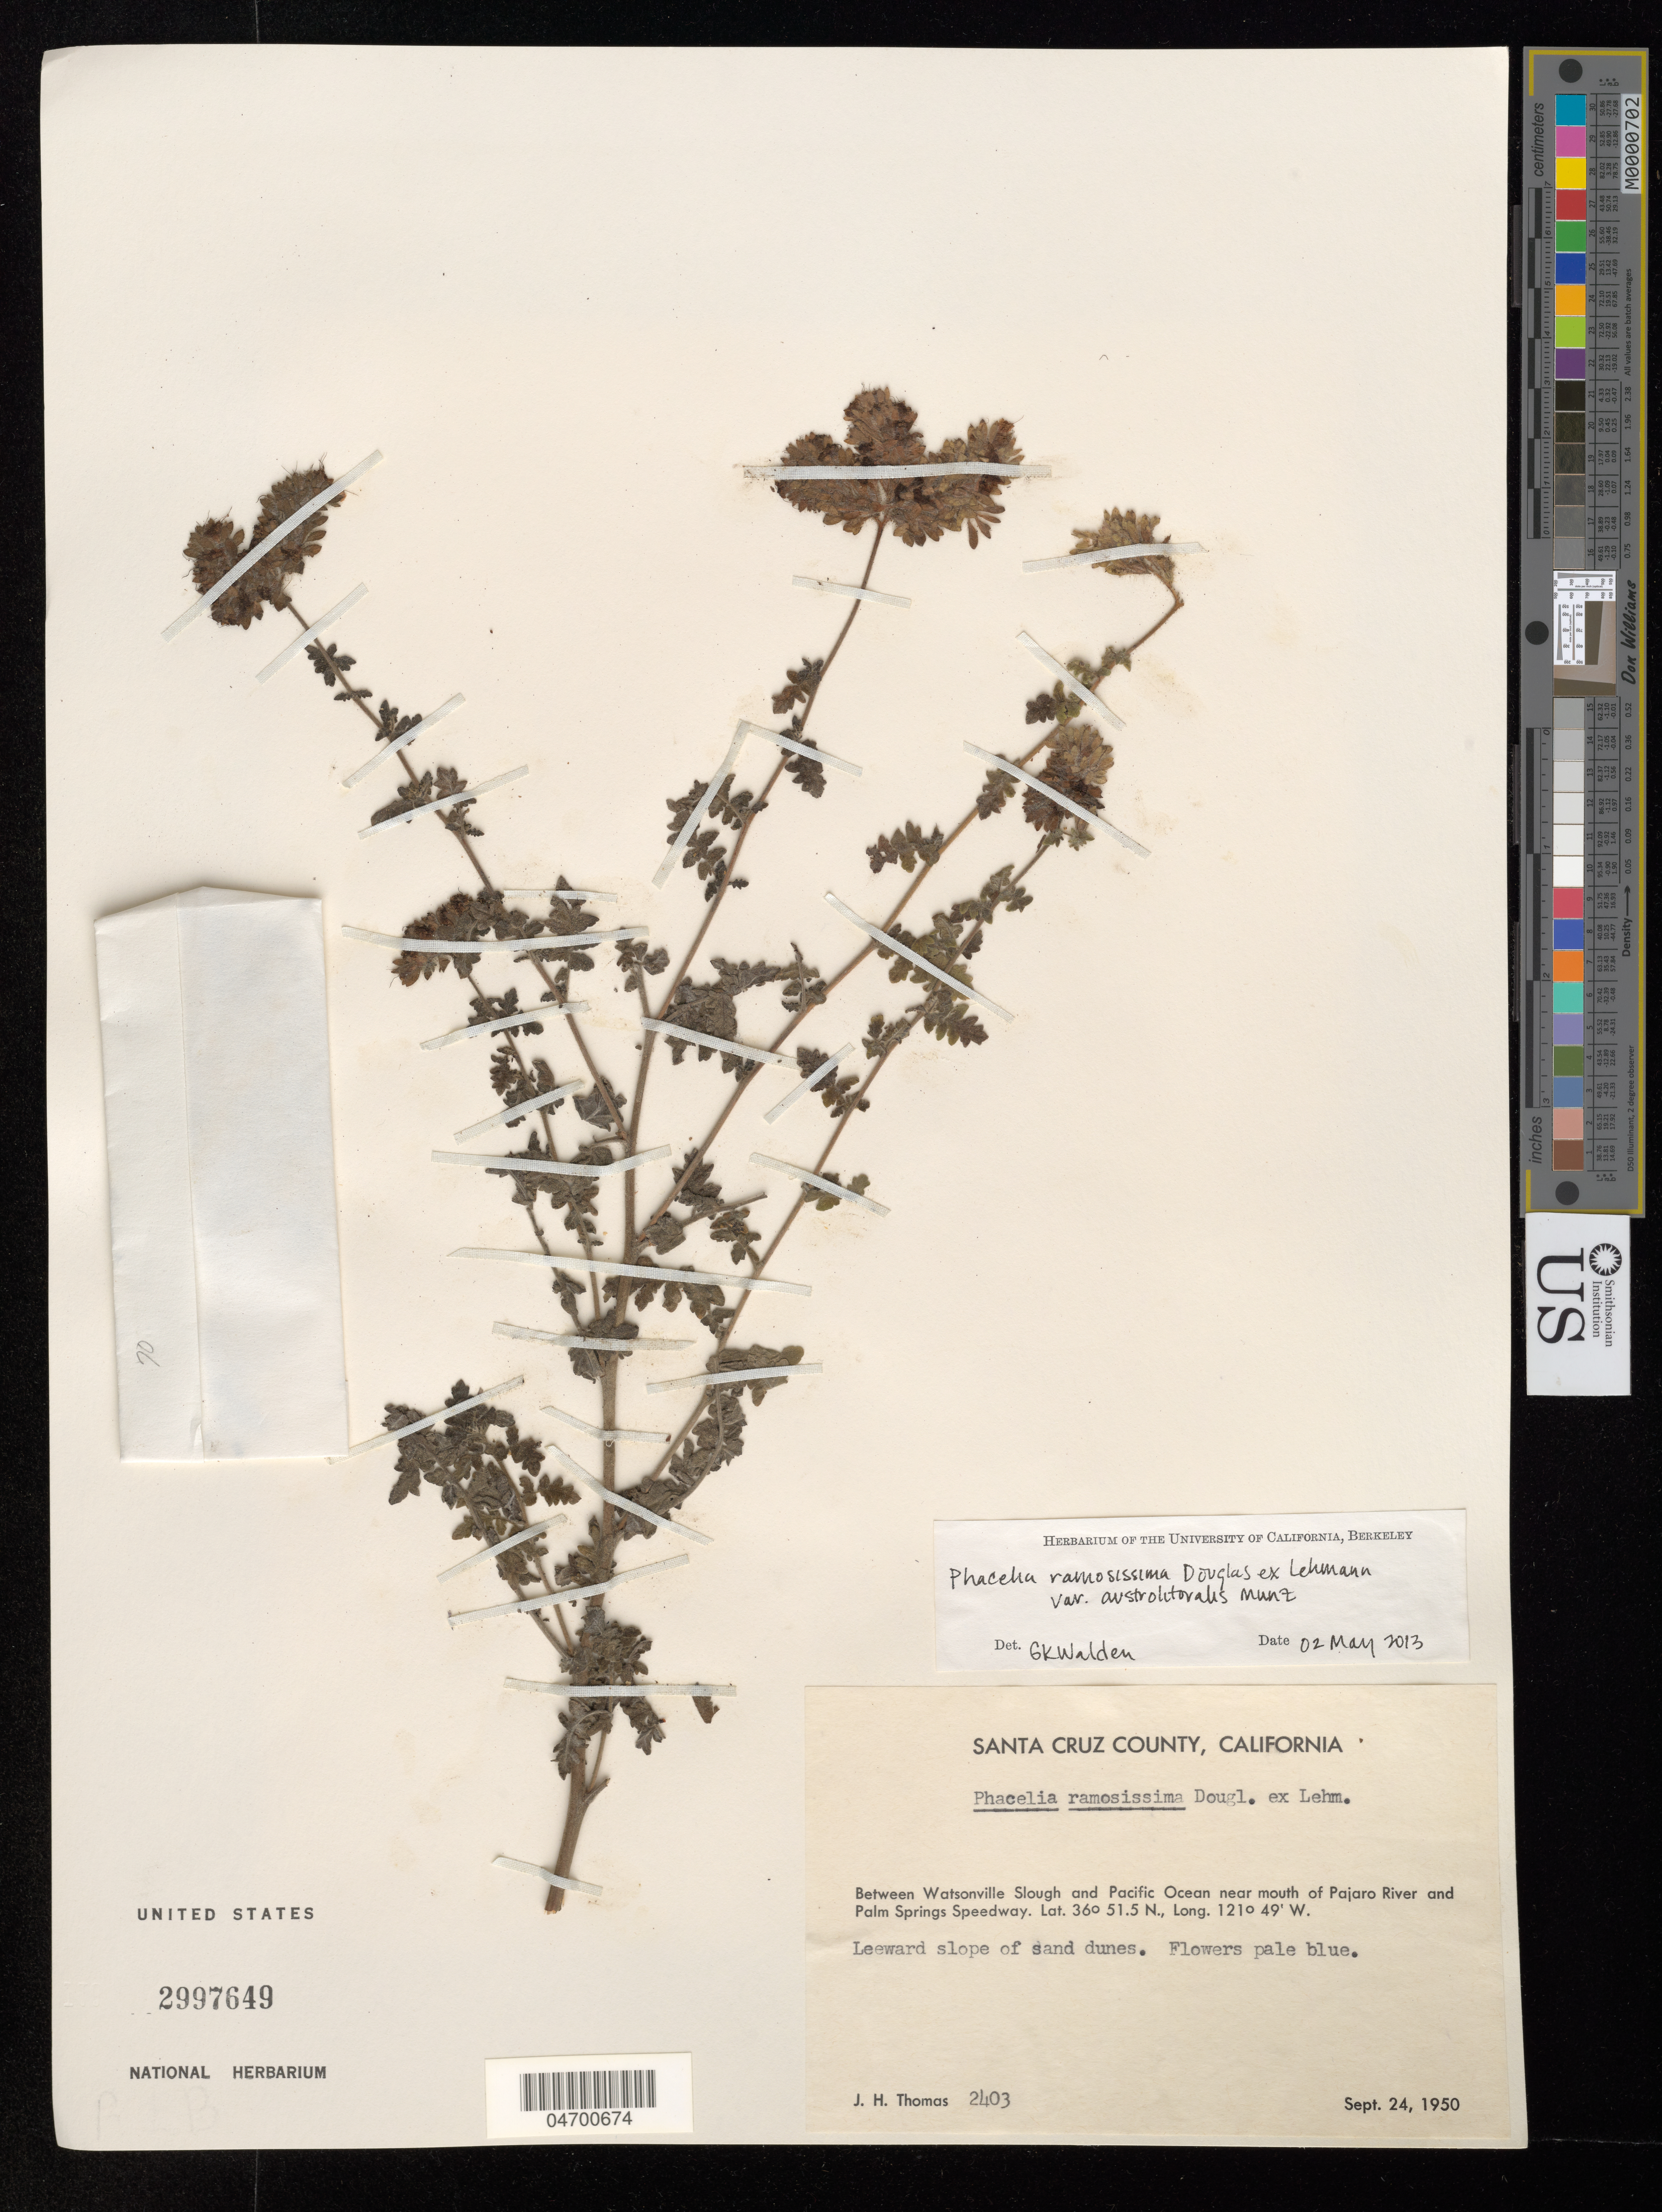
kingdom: Plantae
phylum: Tracheophyta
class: Magnoliopsida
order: Boraginales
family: Hydrophyllaceae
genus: Phacelia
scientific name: Phacelia ramosissima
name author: Douglas ex Lehm.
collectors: J. H. Thomas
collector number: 2403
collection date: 1950-09-24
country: United States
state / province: California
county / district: Santa Cruz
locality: Santa Cruz County. Between Watsonville Slough and Pacific Ocean near mouth of Pajaro River and Palm Springs Speedway.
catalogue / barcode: US 2997649